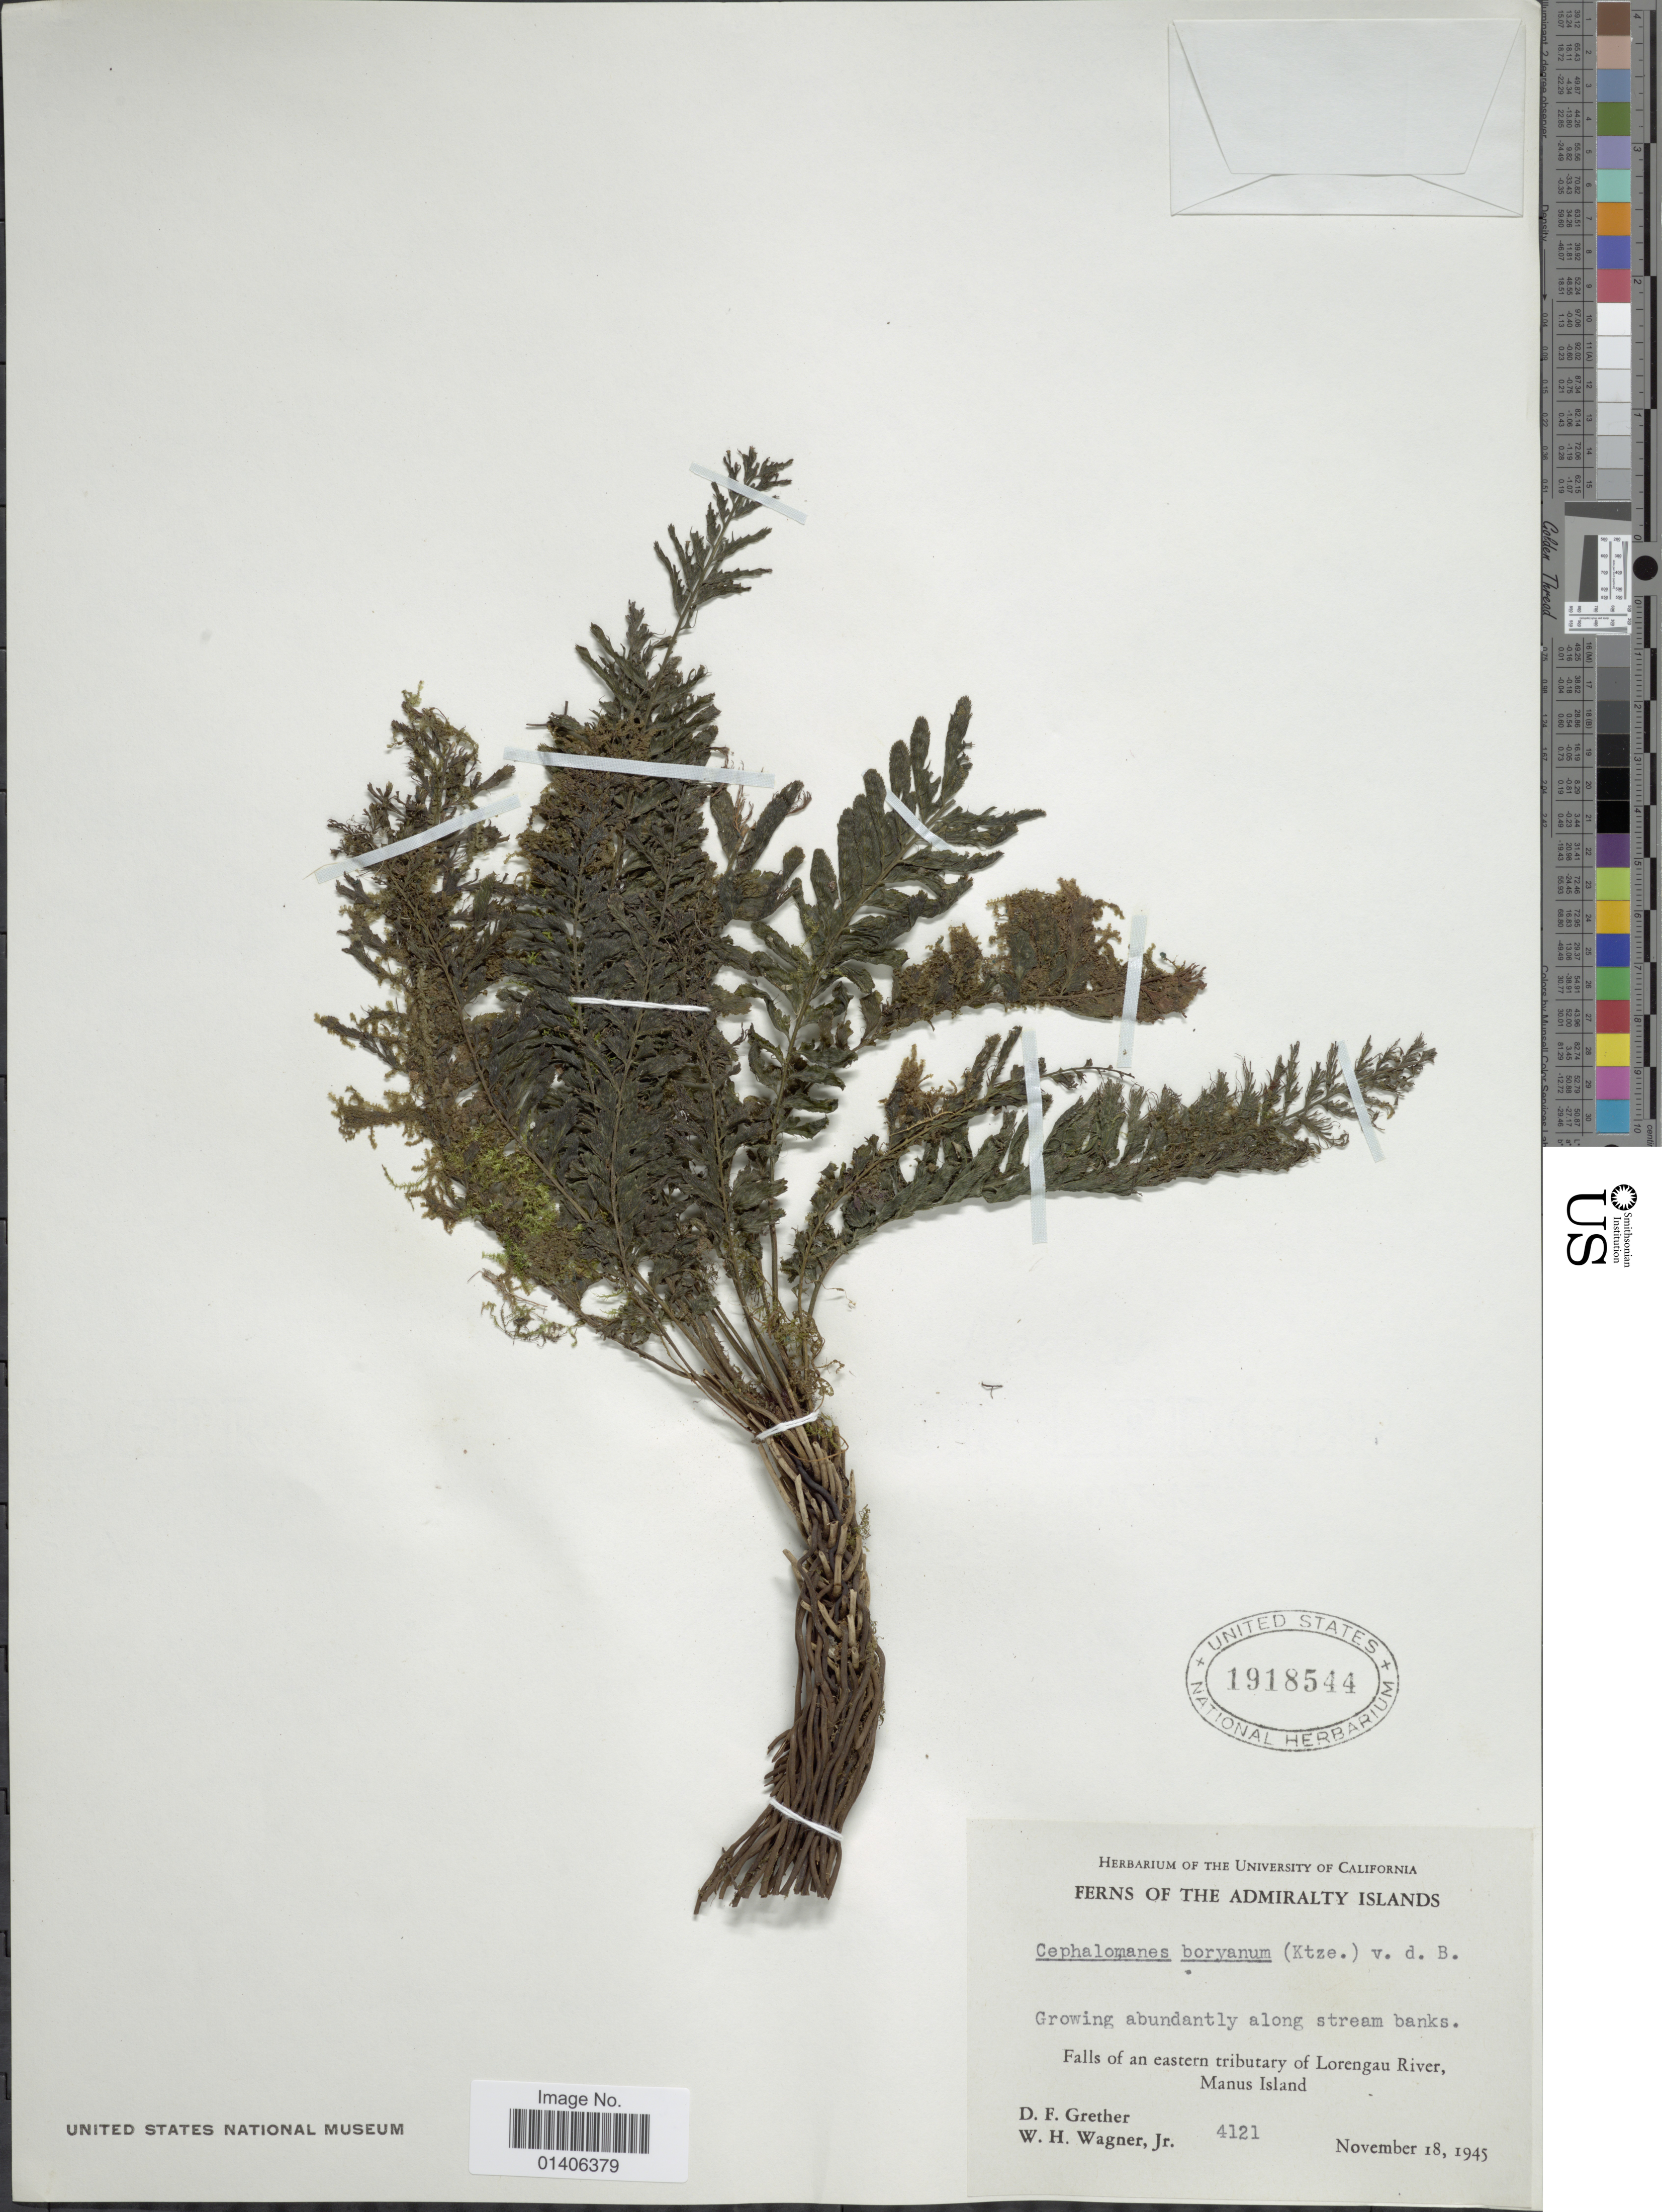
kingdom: Plantae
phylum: Tracheophyta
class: Polypodiopsida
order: Hymenophyllales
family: Hymenophyllaceae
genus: Cephalomanes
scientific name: Cephalomanes atrovirens subsp. boryanum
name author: (Kunze) K. Iwats.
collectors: D. F. Grether & W. H. Wagner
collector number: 4121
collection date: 1945-11-18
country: Papua New Guinea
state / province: Manus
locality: The Admiralty Islands, Growing abundantly along stream banks, Falls of an eastern of Lorengau River, Manus Island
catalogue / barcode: US 1918544